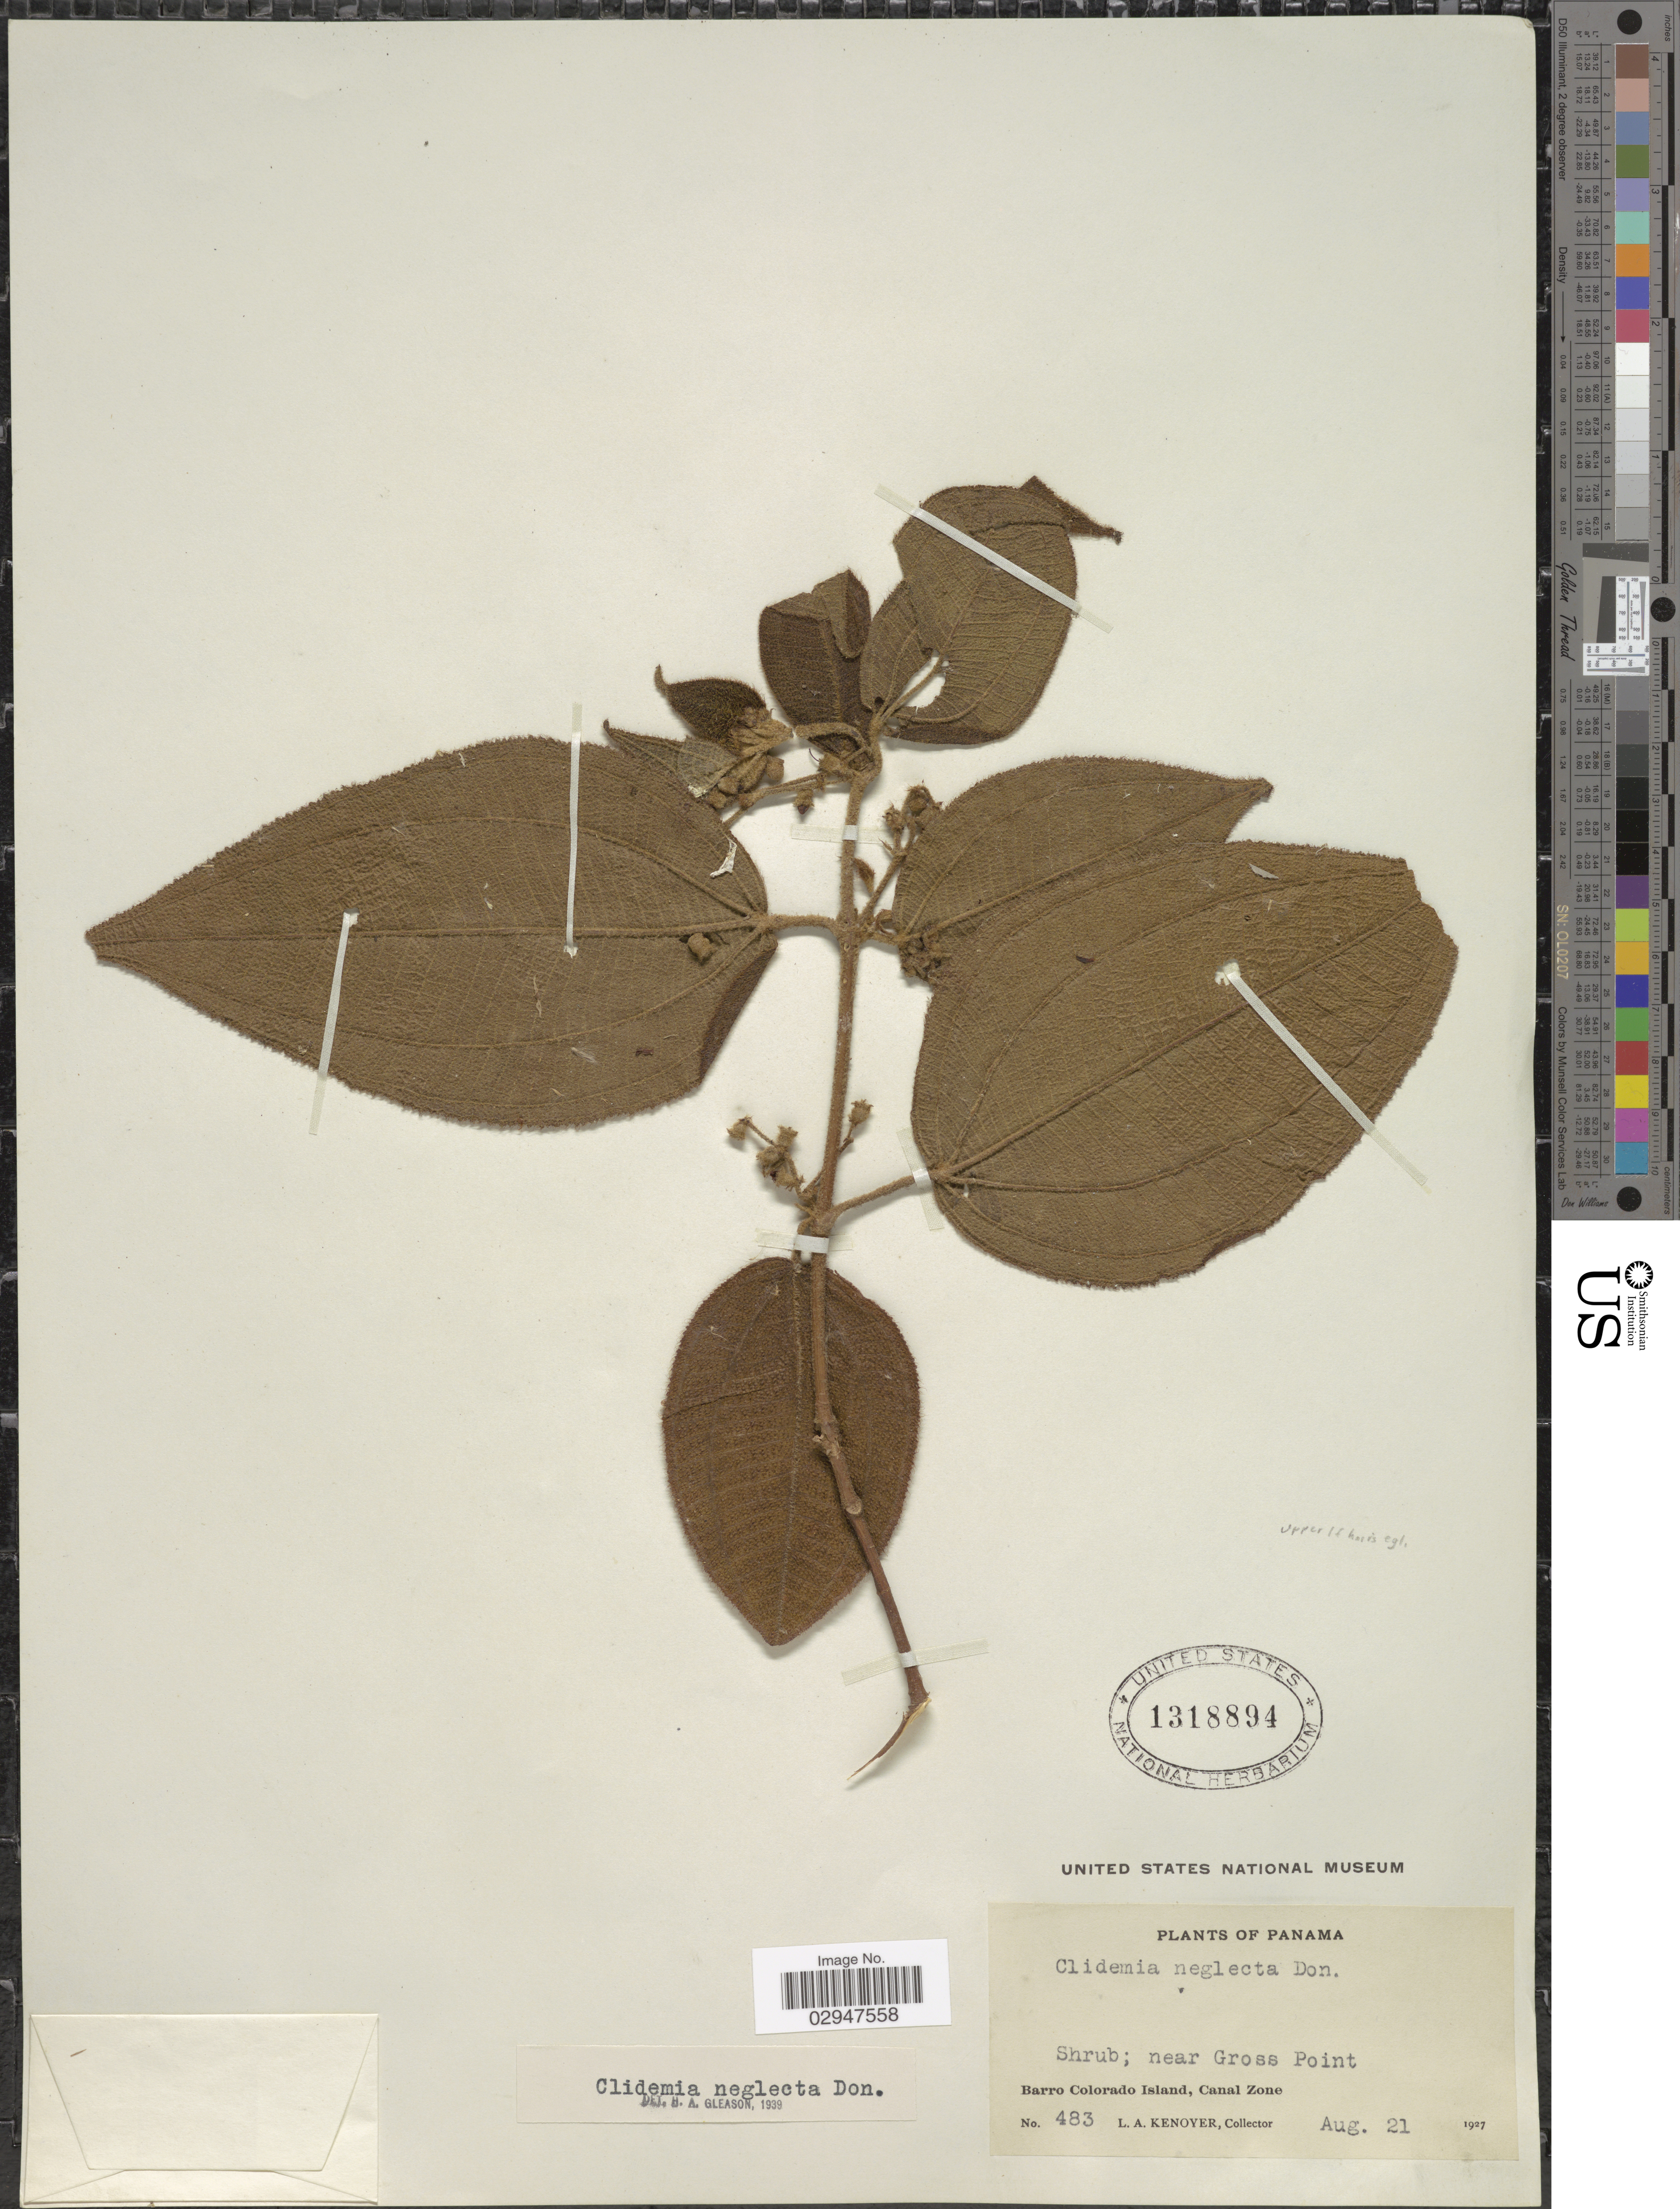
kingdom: Plantae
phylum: Tracheophyta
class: Magnoliopsida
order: Myrtales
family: Melastomataceae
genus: Clidemia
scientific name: Clidemia capitellata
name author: (Bonpl.) D. Don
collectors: L. A. Kenoyer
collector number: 483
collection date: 1927-08-21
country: Panama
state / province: Panamá Oeste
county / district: Canal Zone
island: Barro Colorado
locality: Near Gross Point. Barro Colorado Island, Canal Zone.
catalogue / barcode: US 1318894